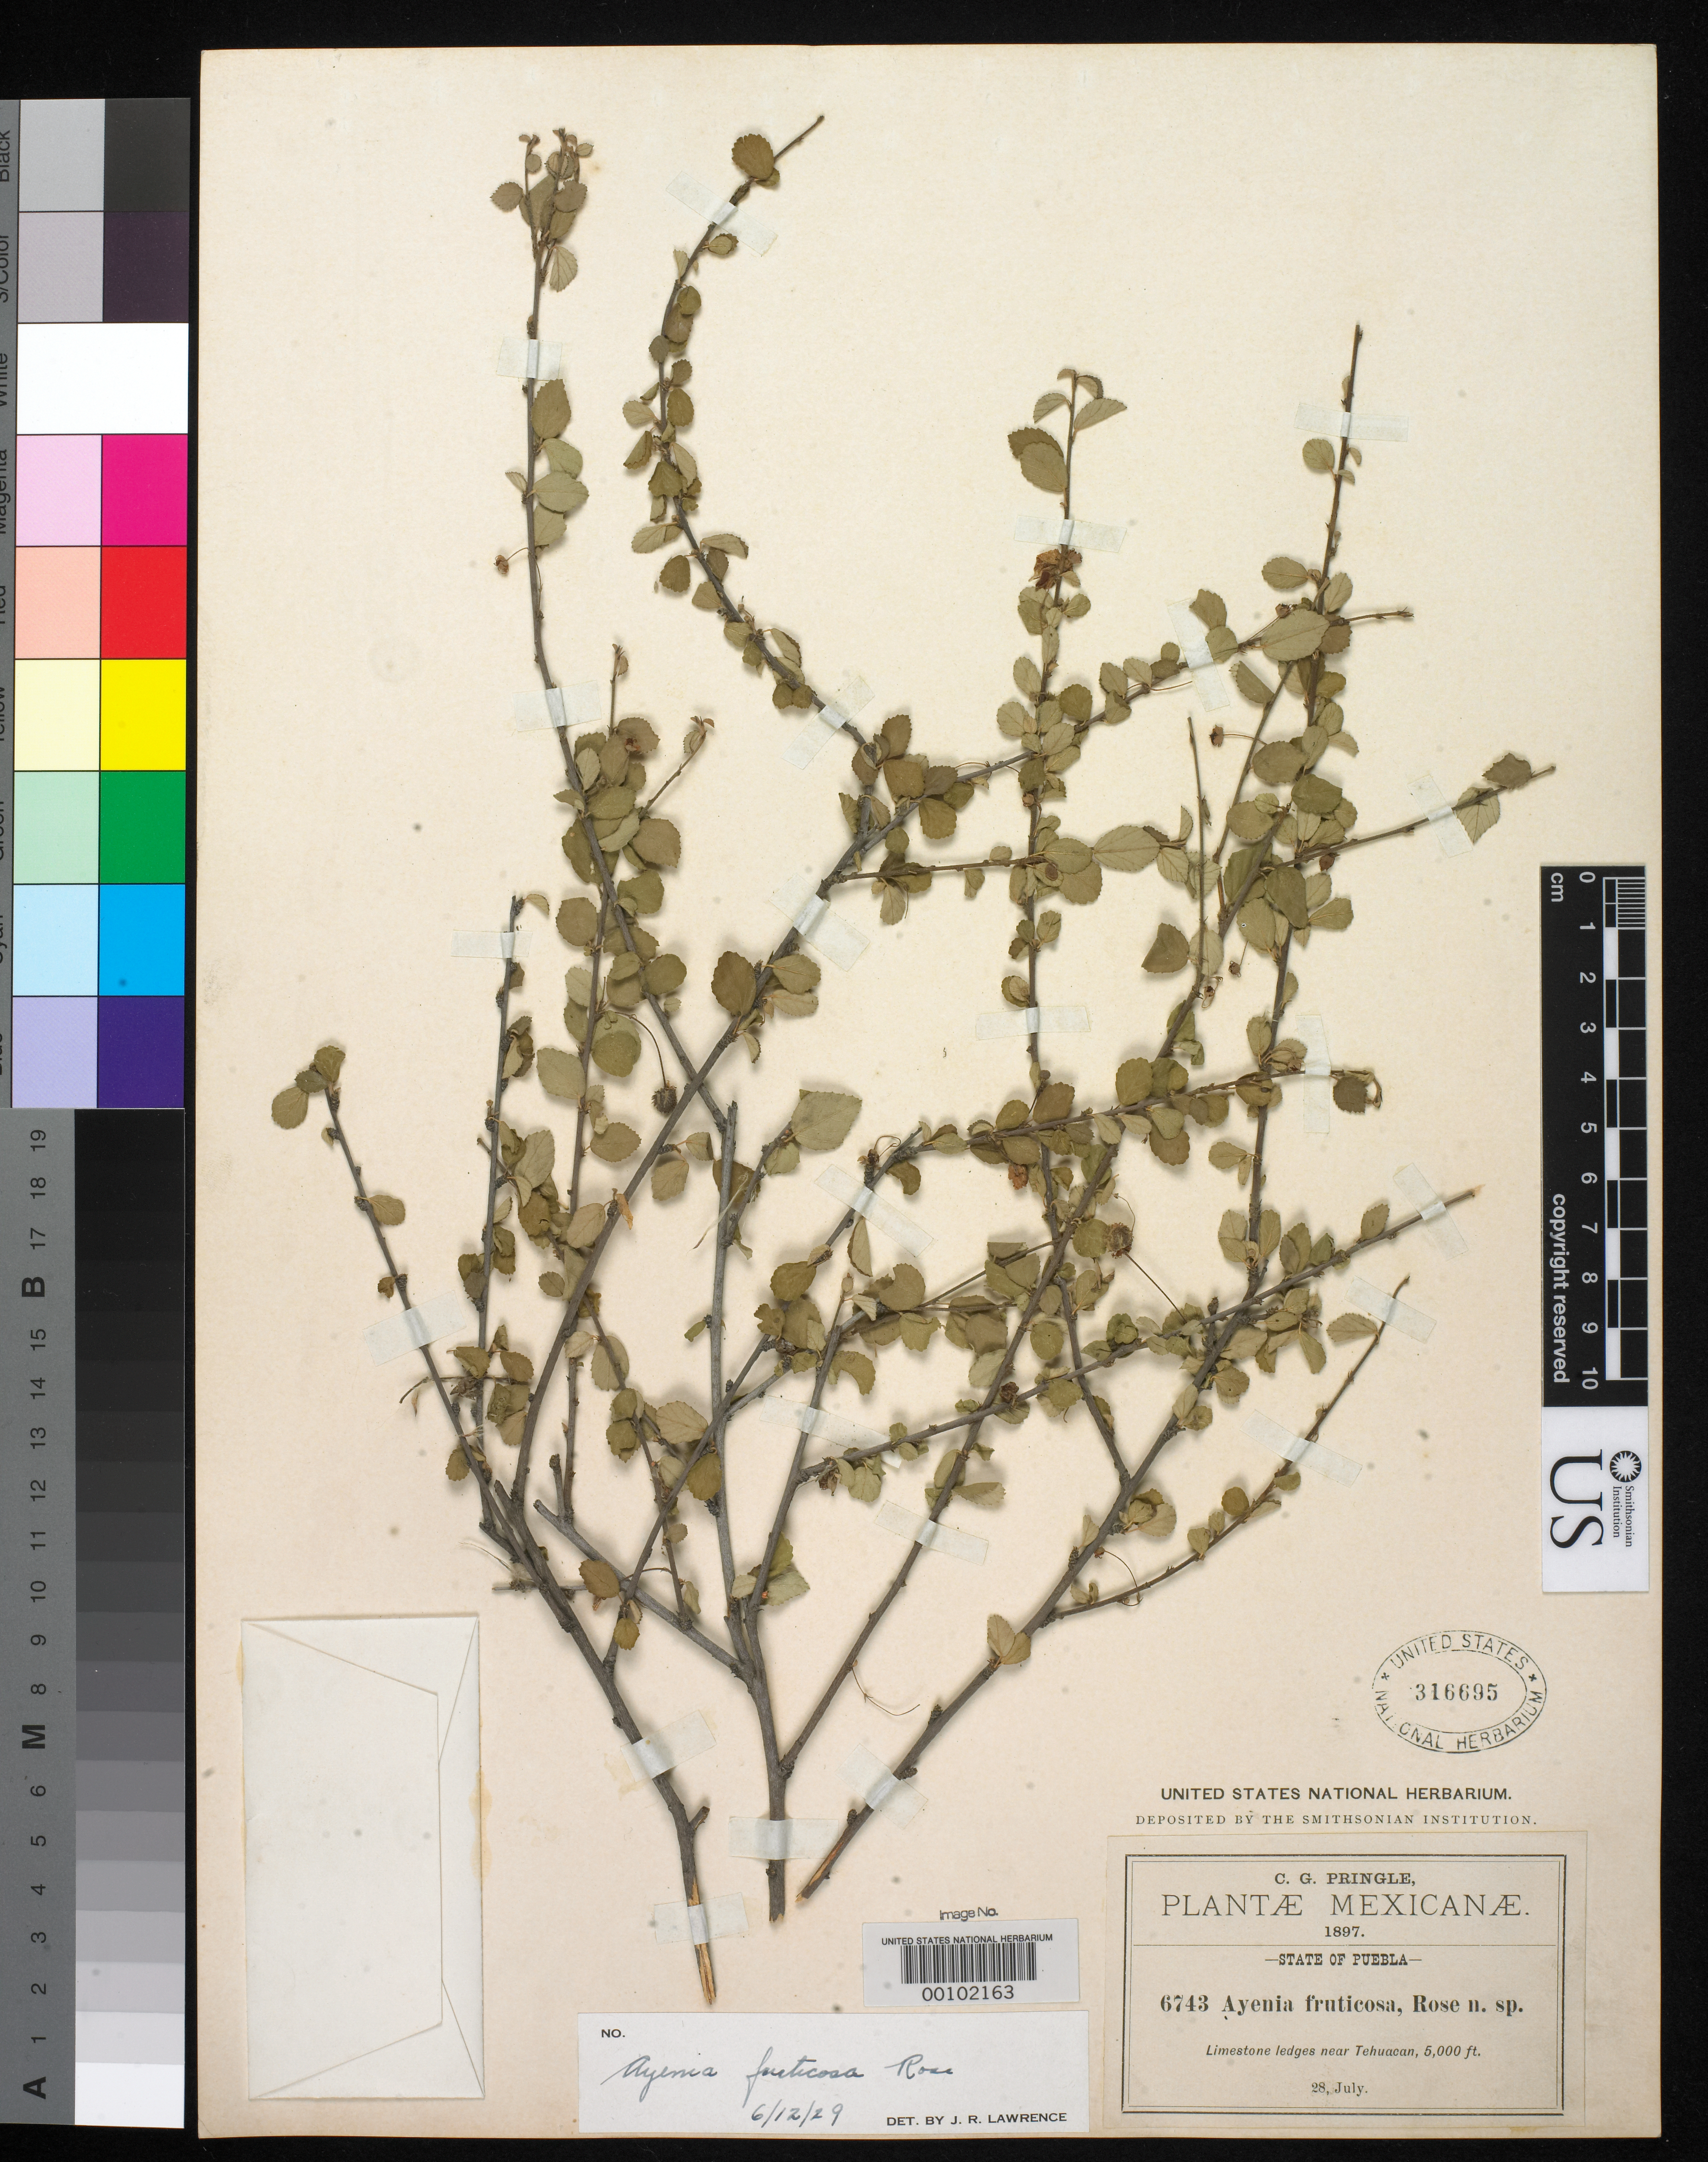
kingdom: Plantae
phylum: Tracheophyta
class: Magnoliopsida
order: Malvales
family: Malvaceae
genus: Ayenia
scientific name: Ayenia fruticosa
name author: Rose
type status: Isotype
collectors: C. G. Pringle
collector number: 6743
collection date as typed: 28 Jul 1897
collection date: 1897-07-28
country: Mexico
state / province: Puebla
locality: Tehuacan.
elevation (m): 1500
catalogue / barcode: US 316695